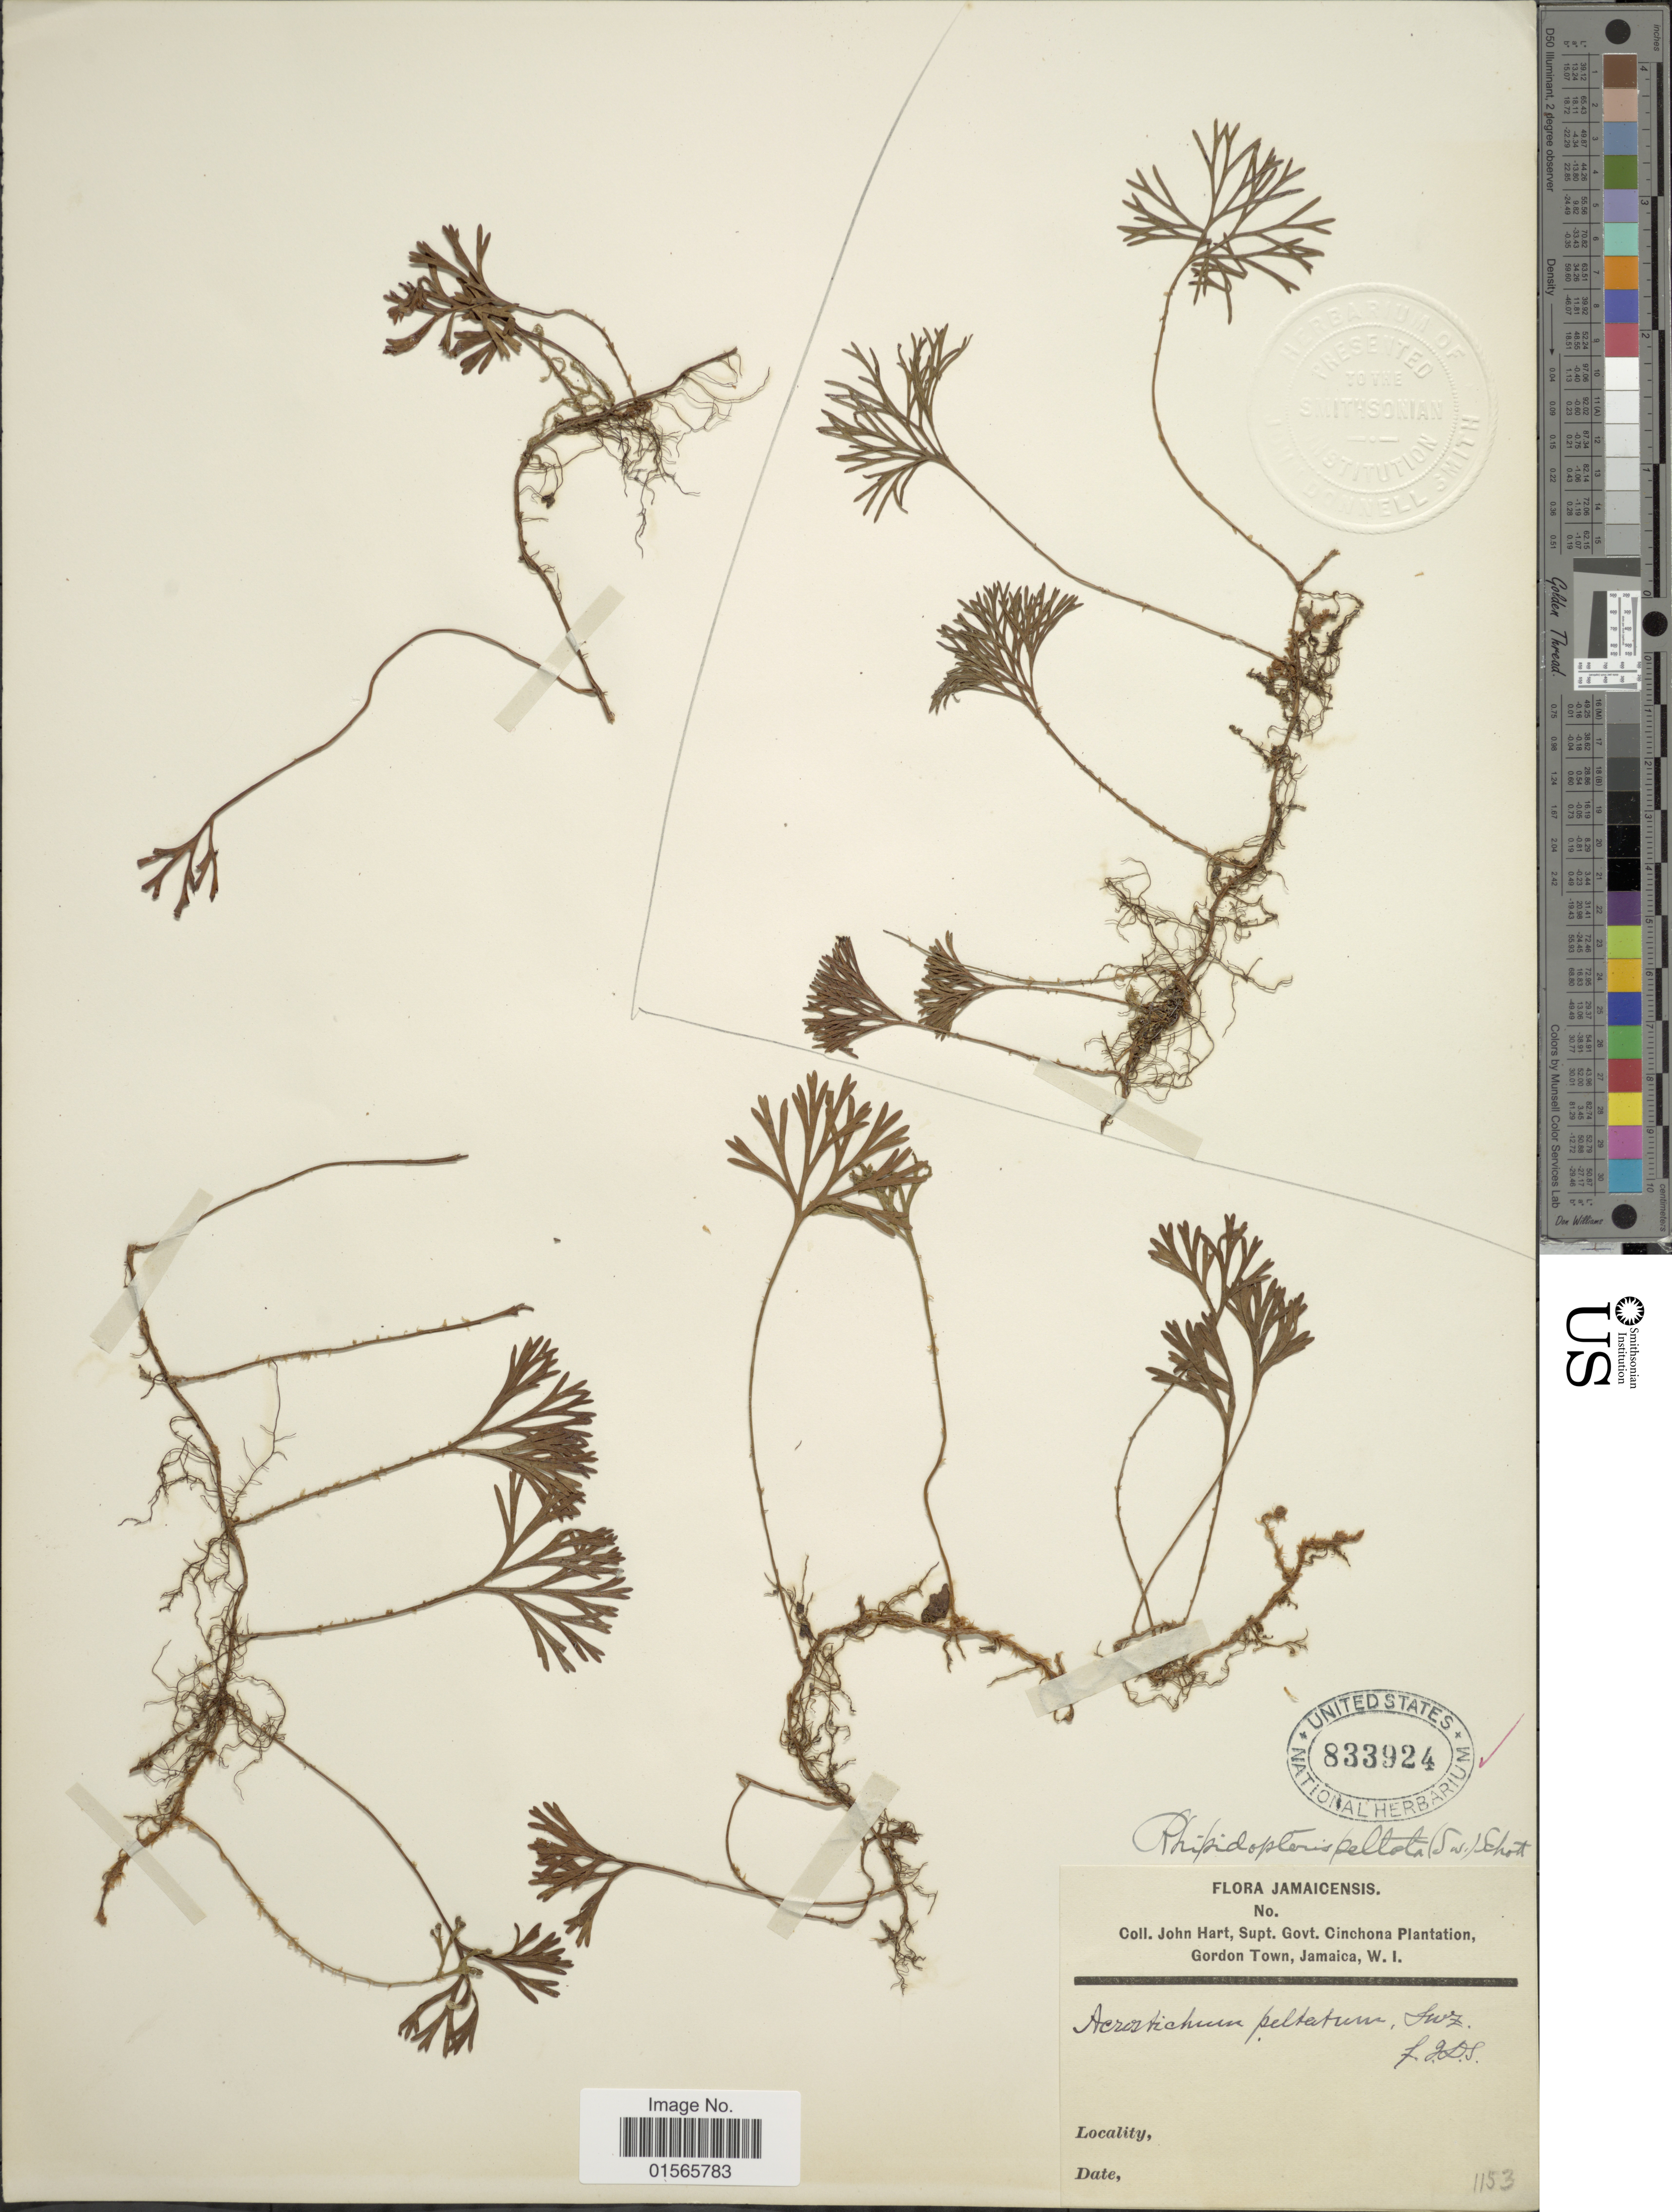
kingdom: Plantae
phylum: Tracheophyta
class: Polypodiopsida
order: Polypodiales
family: Dryopteridaceae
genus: Elaphoglossum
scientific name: Elaphoglossum peltatum f. peltatum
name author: (Sw.) Urb.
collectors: J. H. Hart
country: Jamaica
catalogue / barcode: US 833924